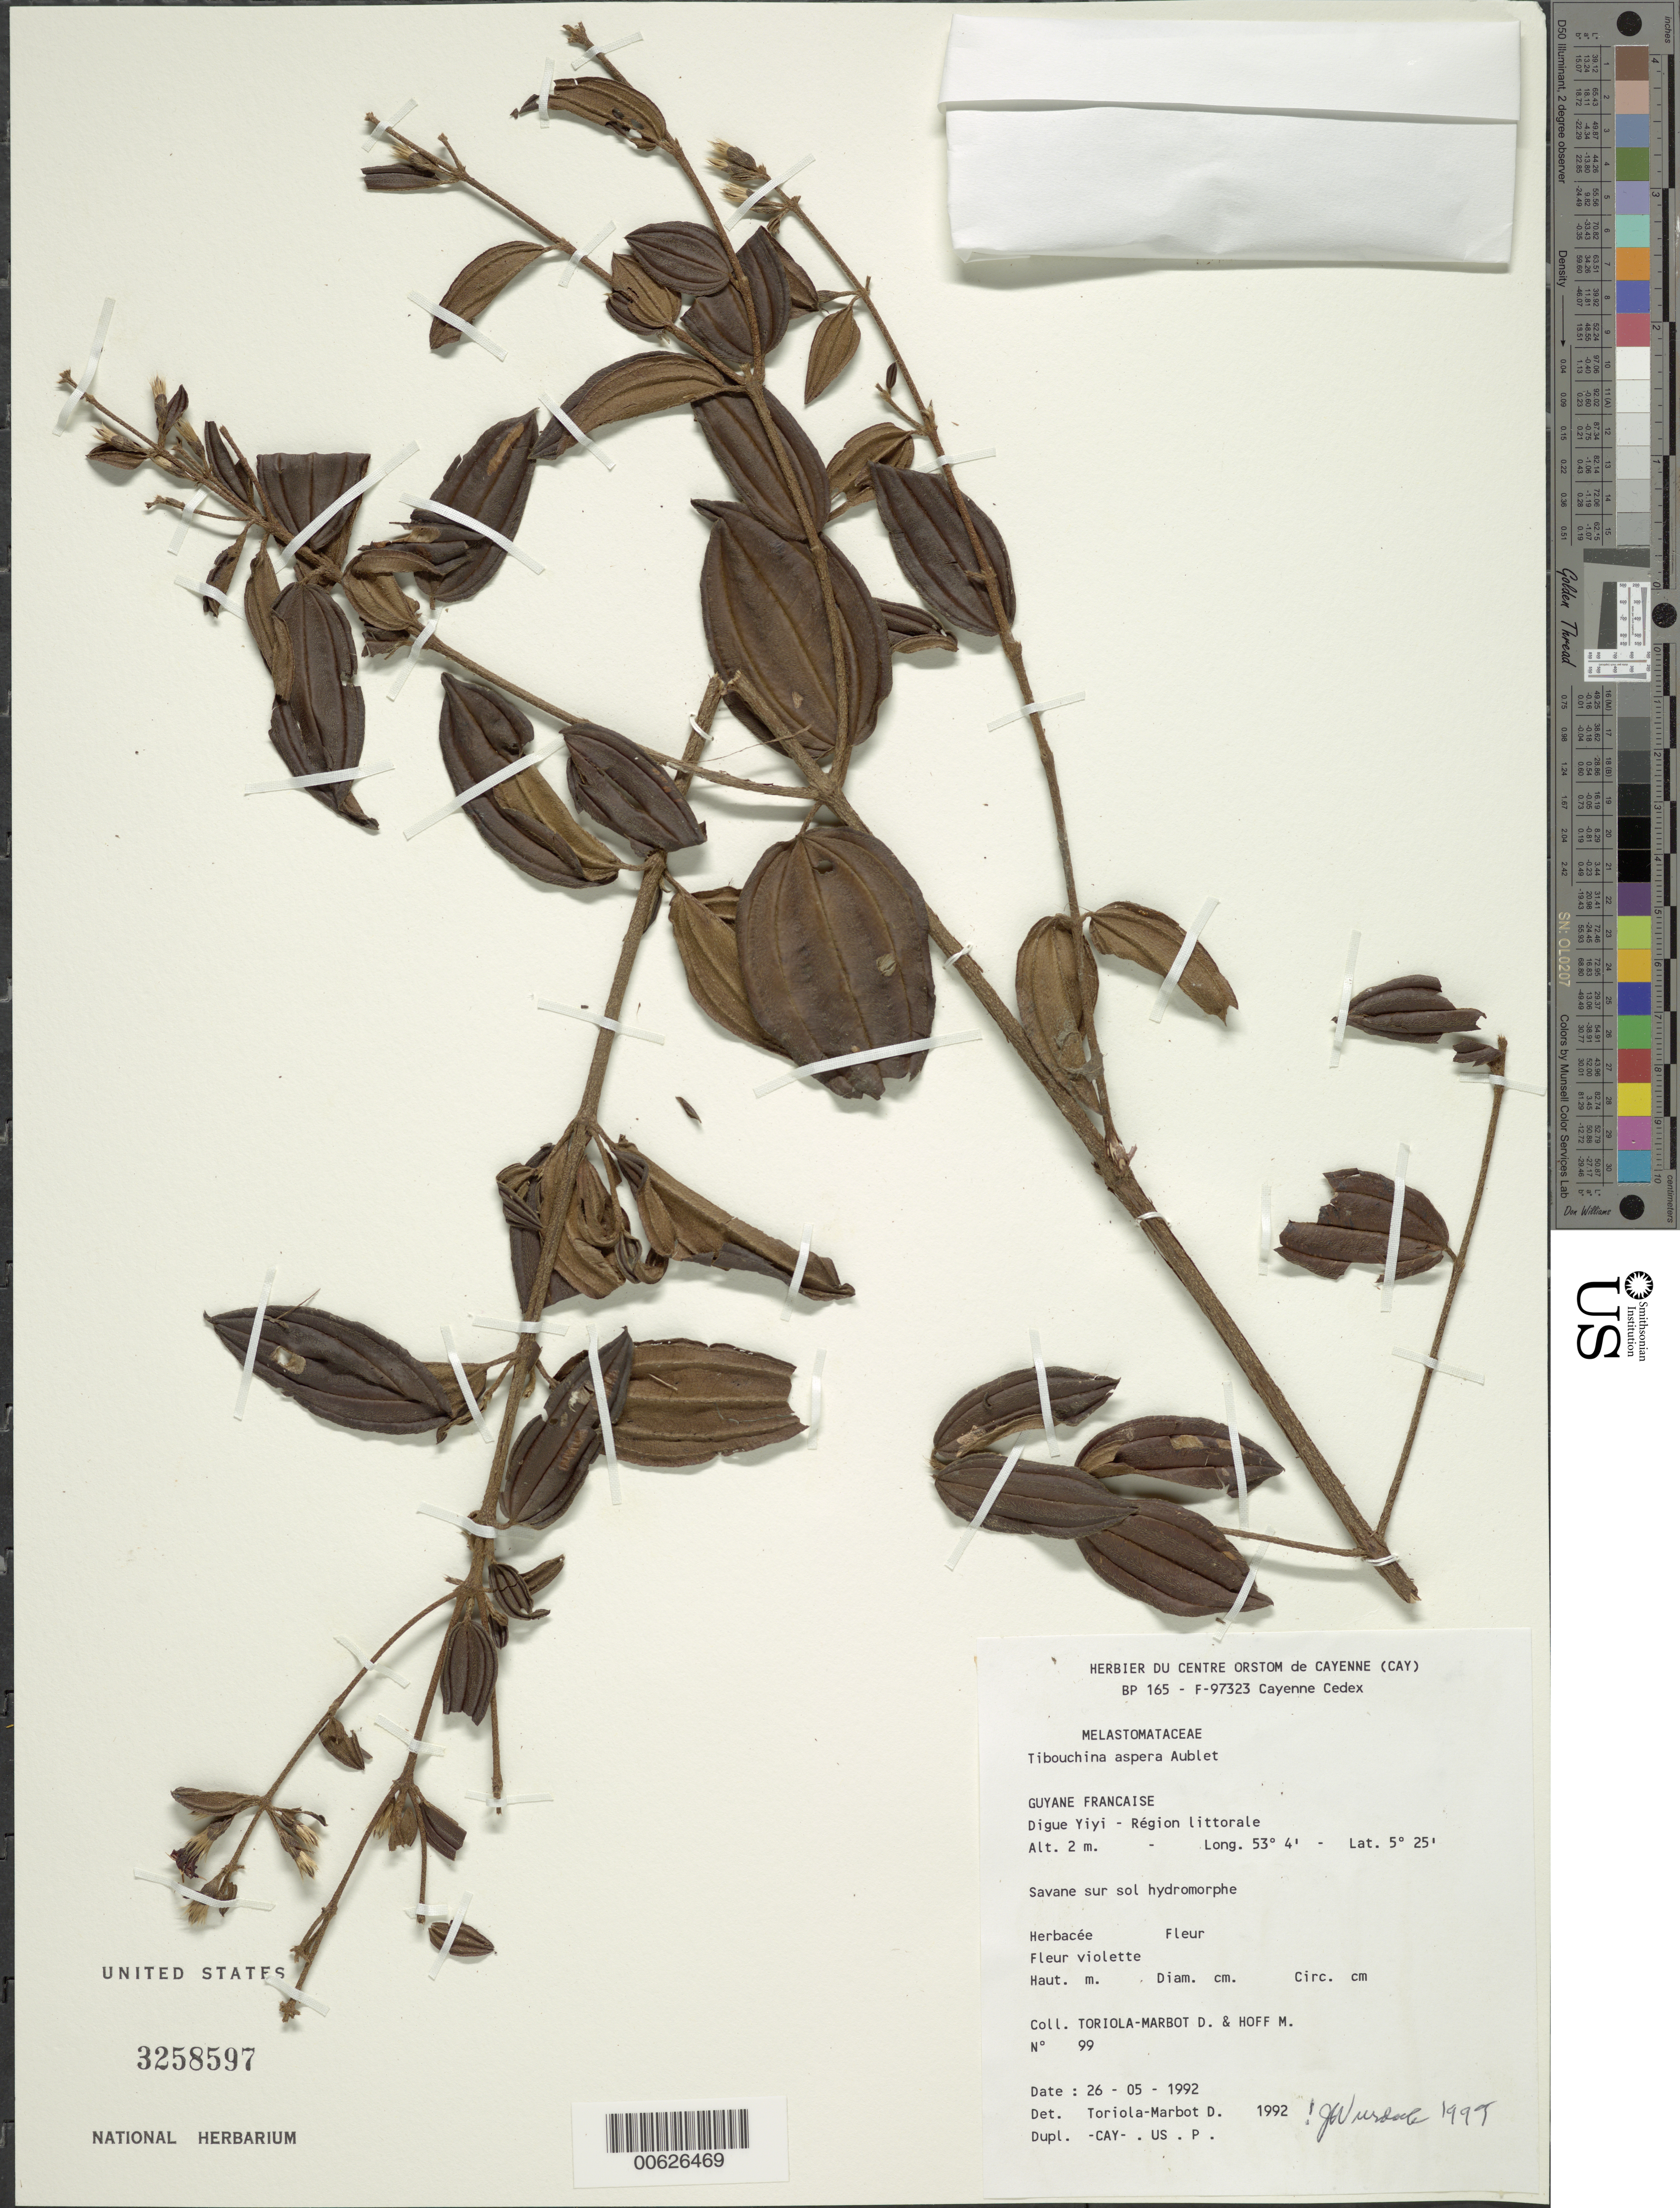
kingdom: Plantae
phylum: Tracheophyta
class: Magnoliopsida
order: Myrtales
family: Melastomataceae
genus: Tibouchina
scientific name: Tibouchina aspera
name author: Aubl.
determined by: Wurdack, John J., (US), US (UNITED STATES)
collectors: D. Toriola-Marbot & M. Hoff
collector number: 99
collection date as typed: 26-May-92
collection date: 1992-05-26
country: French Guiana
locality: Digue Yiyi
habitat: Savane sur sol hydromorphe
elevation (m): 2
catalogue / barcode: US 3258597